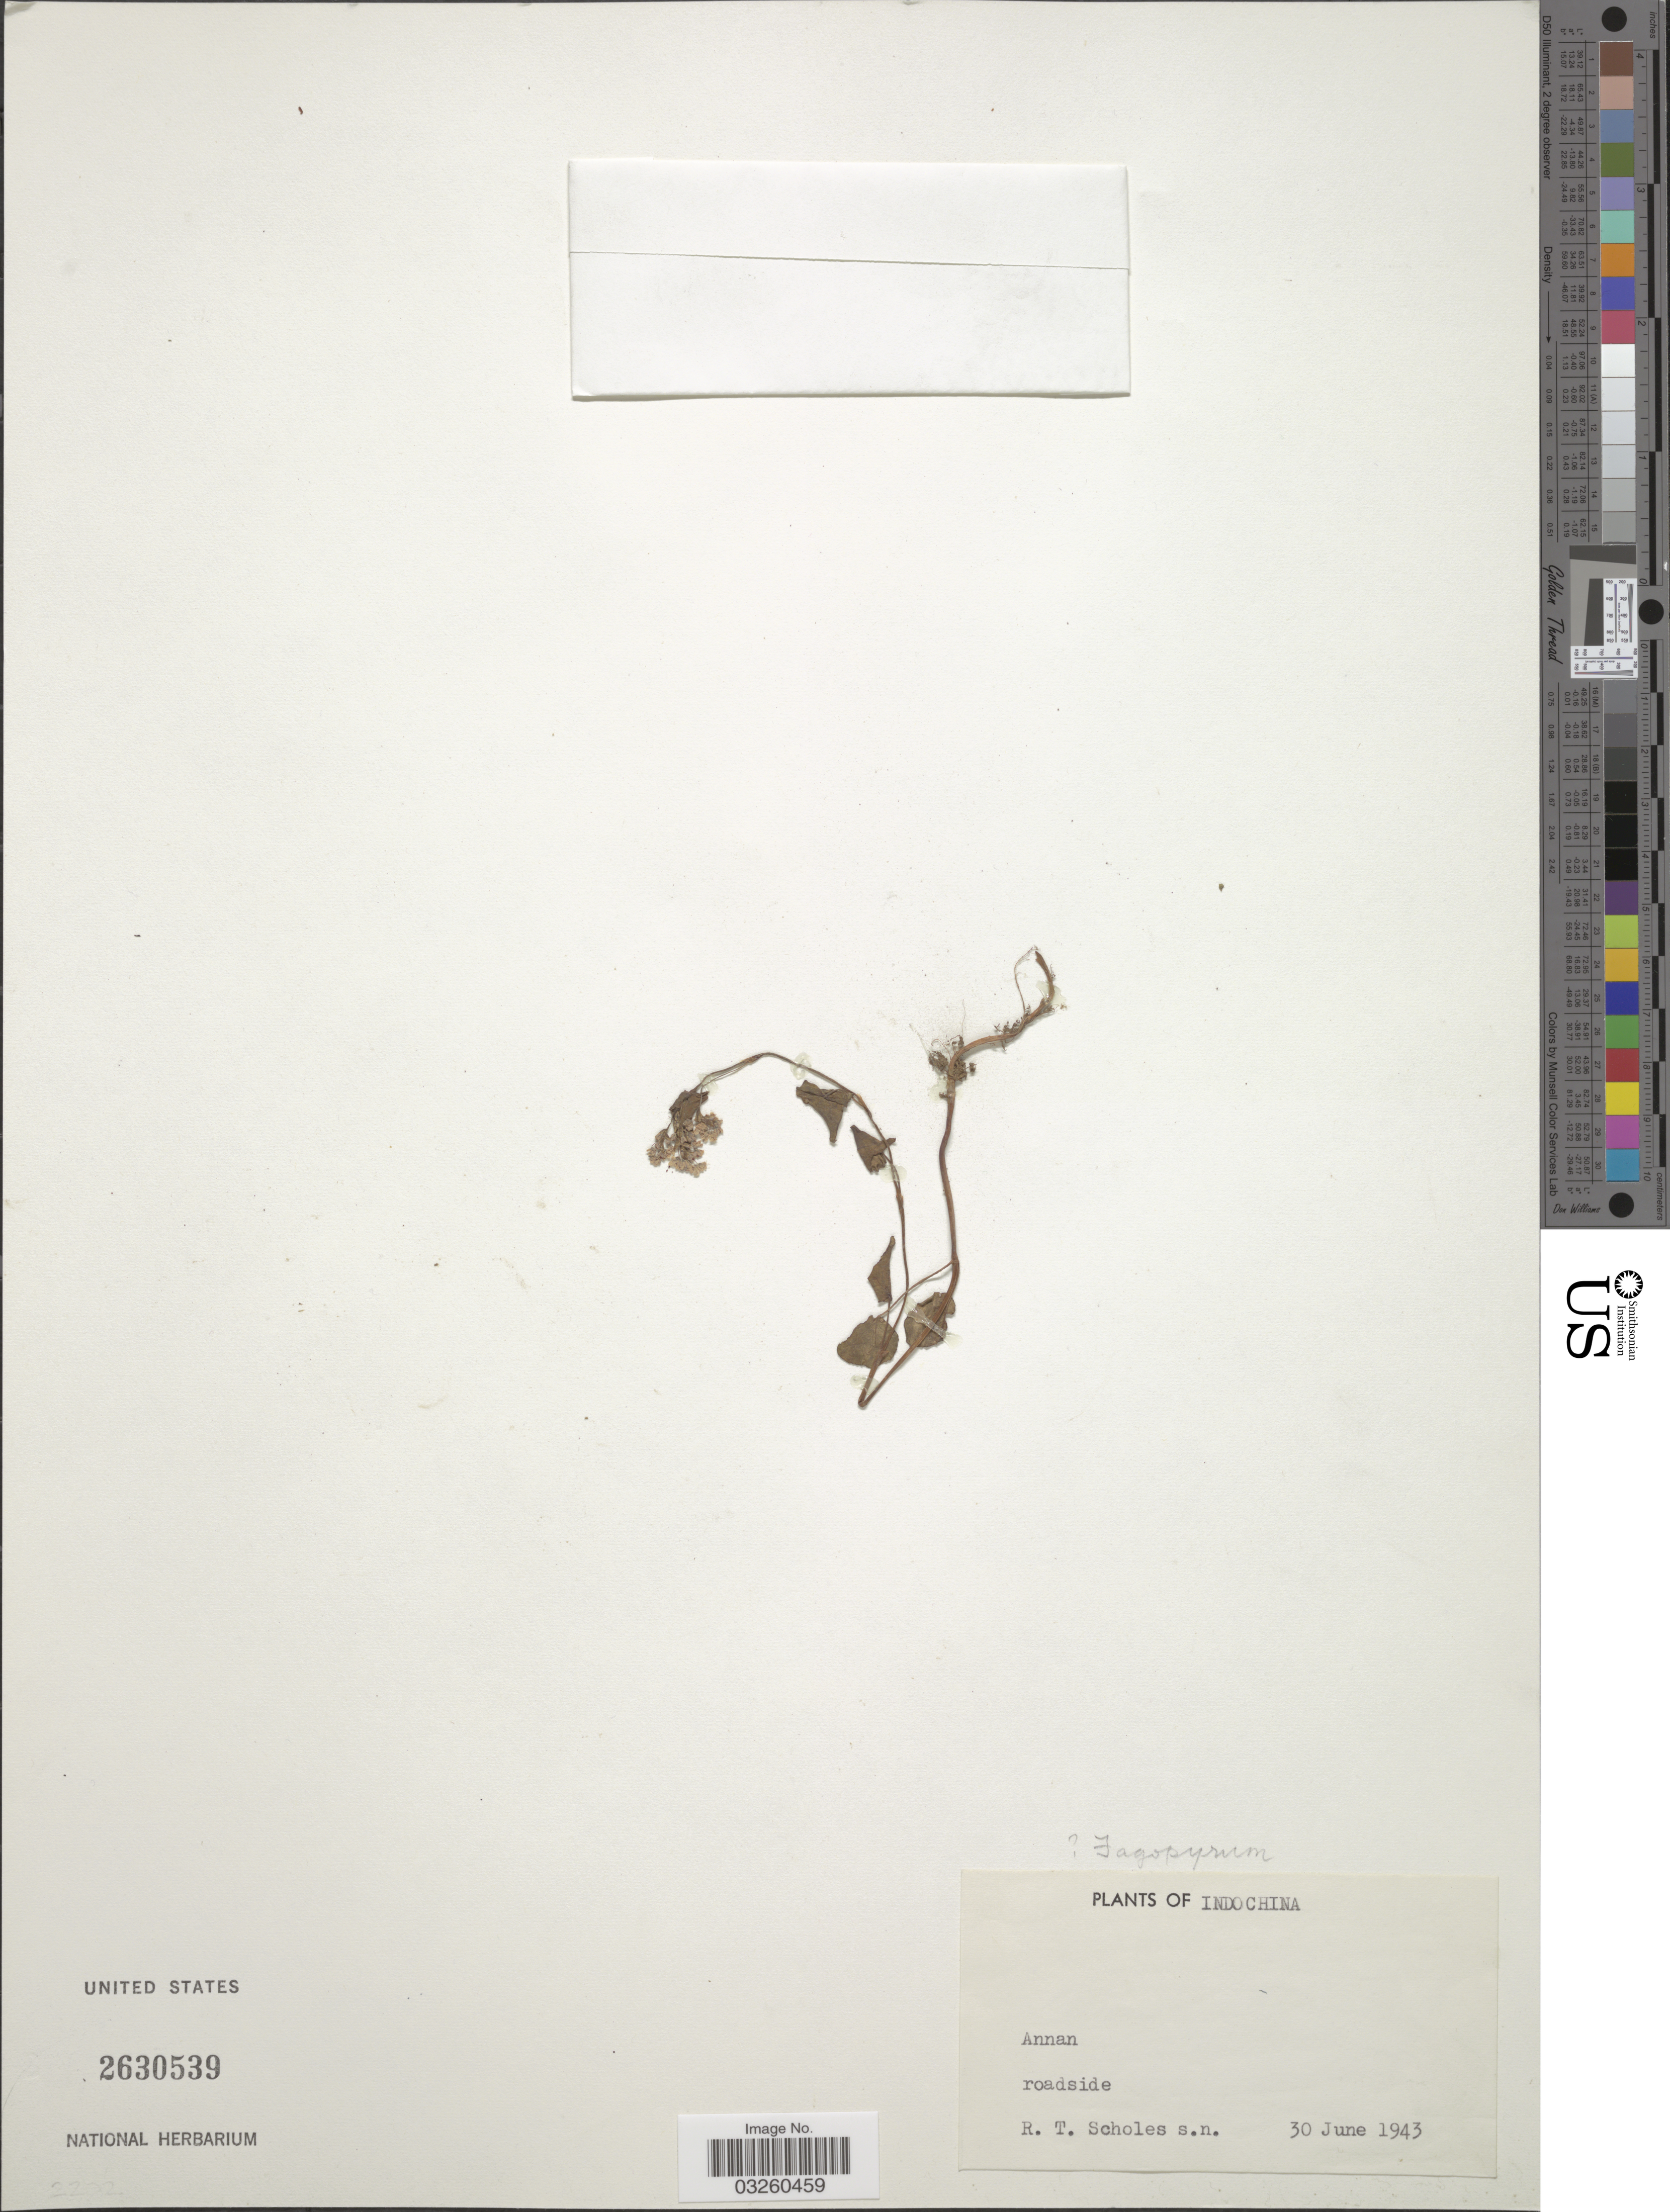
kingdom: Plantae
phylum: Tracheophyta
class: Magnoliopsida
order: Caryophyllales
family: Polygonaceae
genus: Fagopyrum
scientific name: Fagopyrum sp.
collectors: R. Scholes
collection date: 1943-06-30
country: Vietnam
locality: Indochina. Annan, roadside.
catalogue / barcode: US 2630539